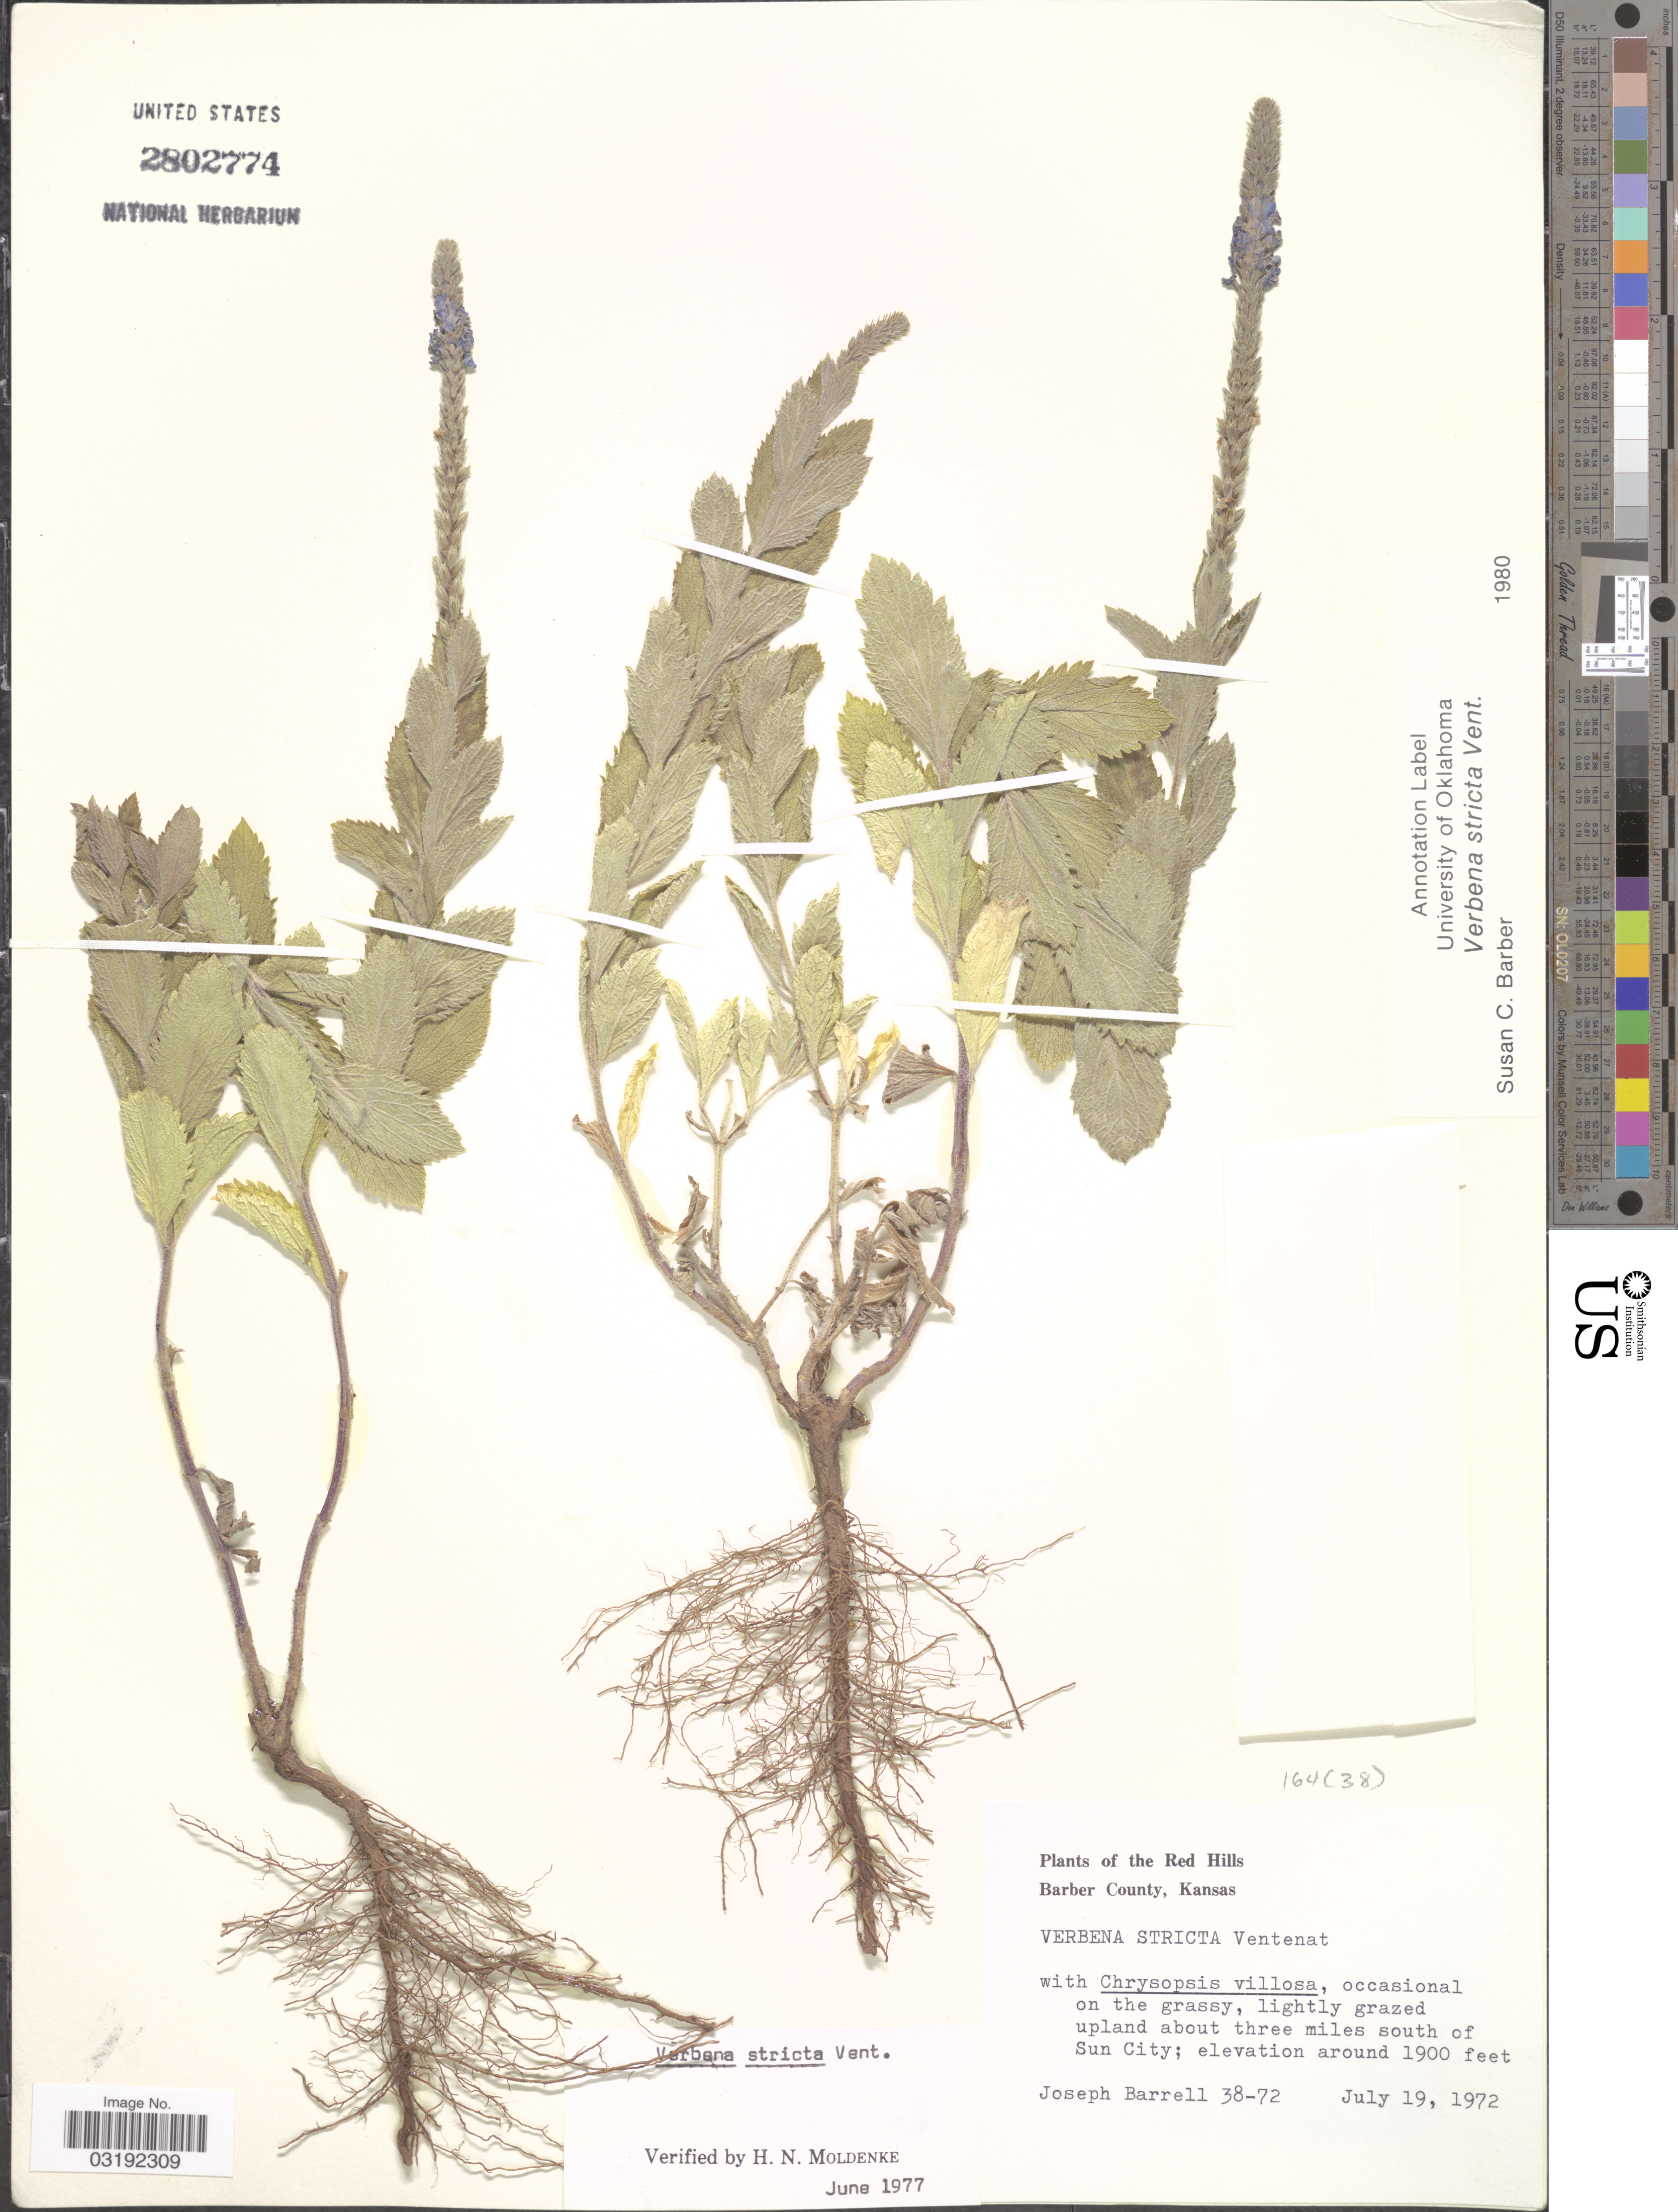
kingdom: Plantae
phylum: Tracheophyta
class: Magnoliopsida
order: Lamiales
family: Verbenaceae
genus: Verbena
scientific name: Verbena stricta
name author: Vent.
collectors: J. Barrell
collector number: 38-72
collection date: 1972-07-19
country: United States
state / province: Kansas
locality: The Red Hills, Barber County, occasional on the grassy, lightly grazed upland about three miles south of Sun City.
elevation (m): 579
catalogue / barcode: US 2802774